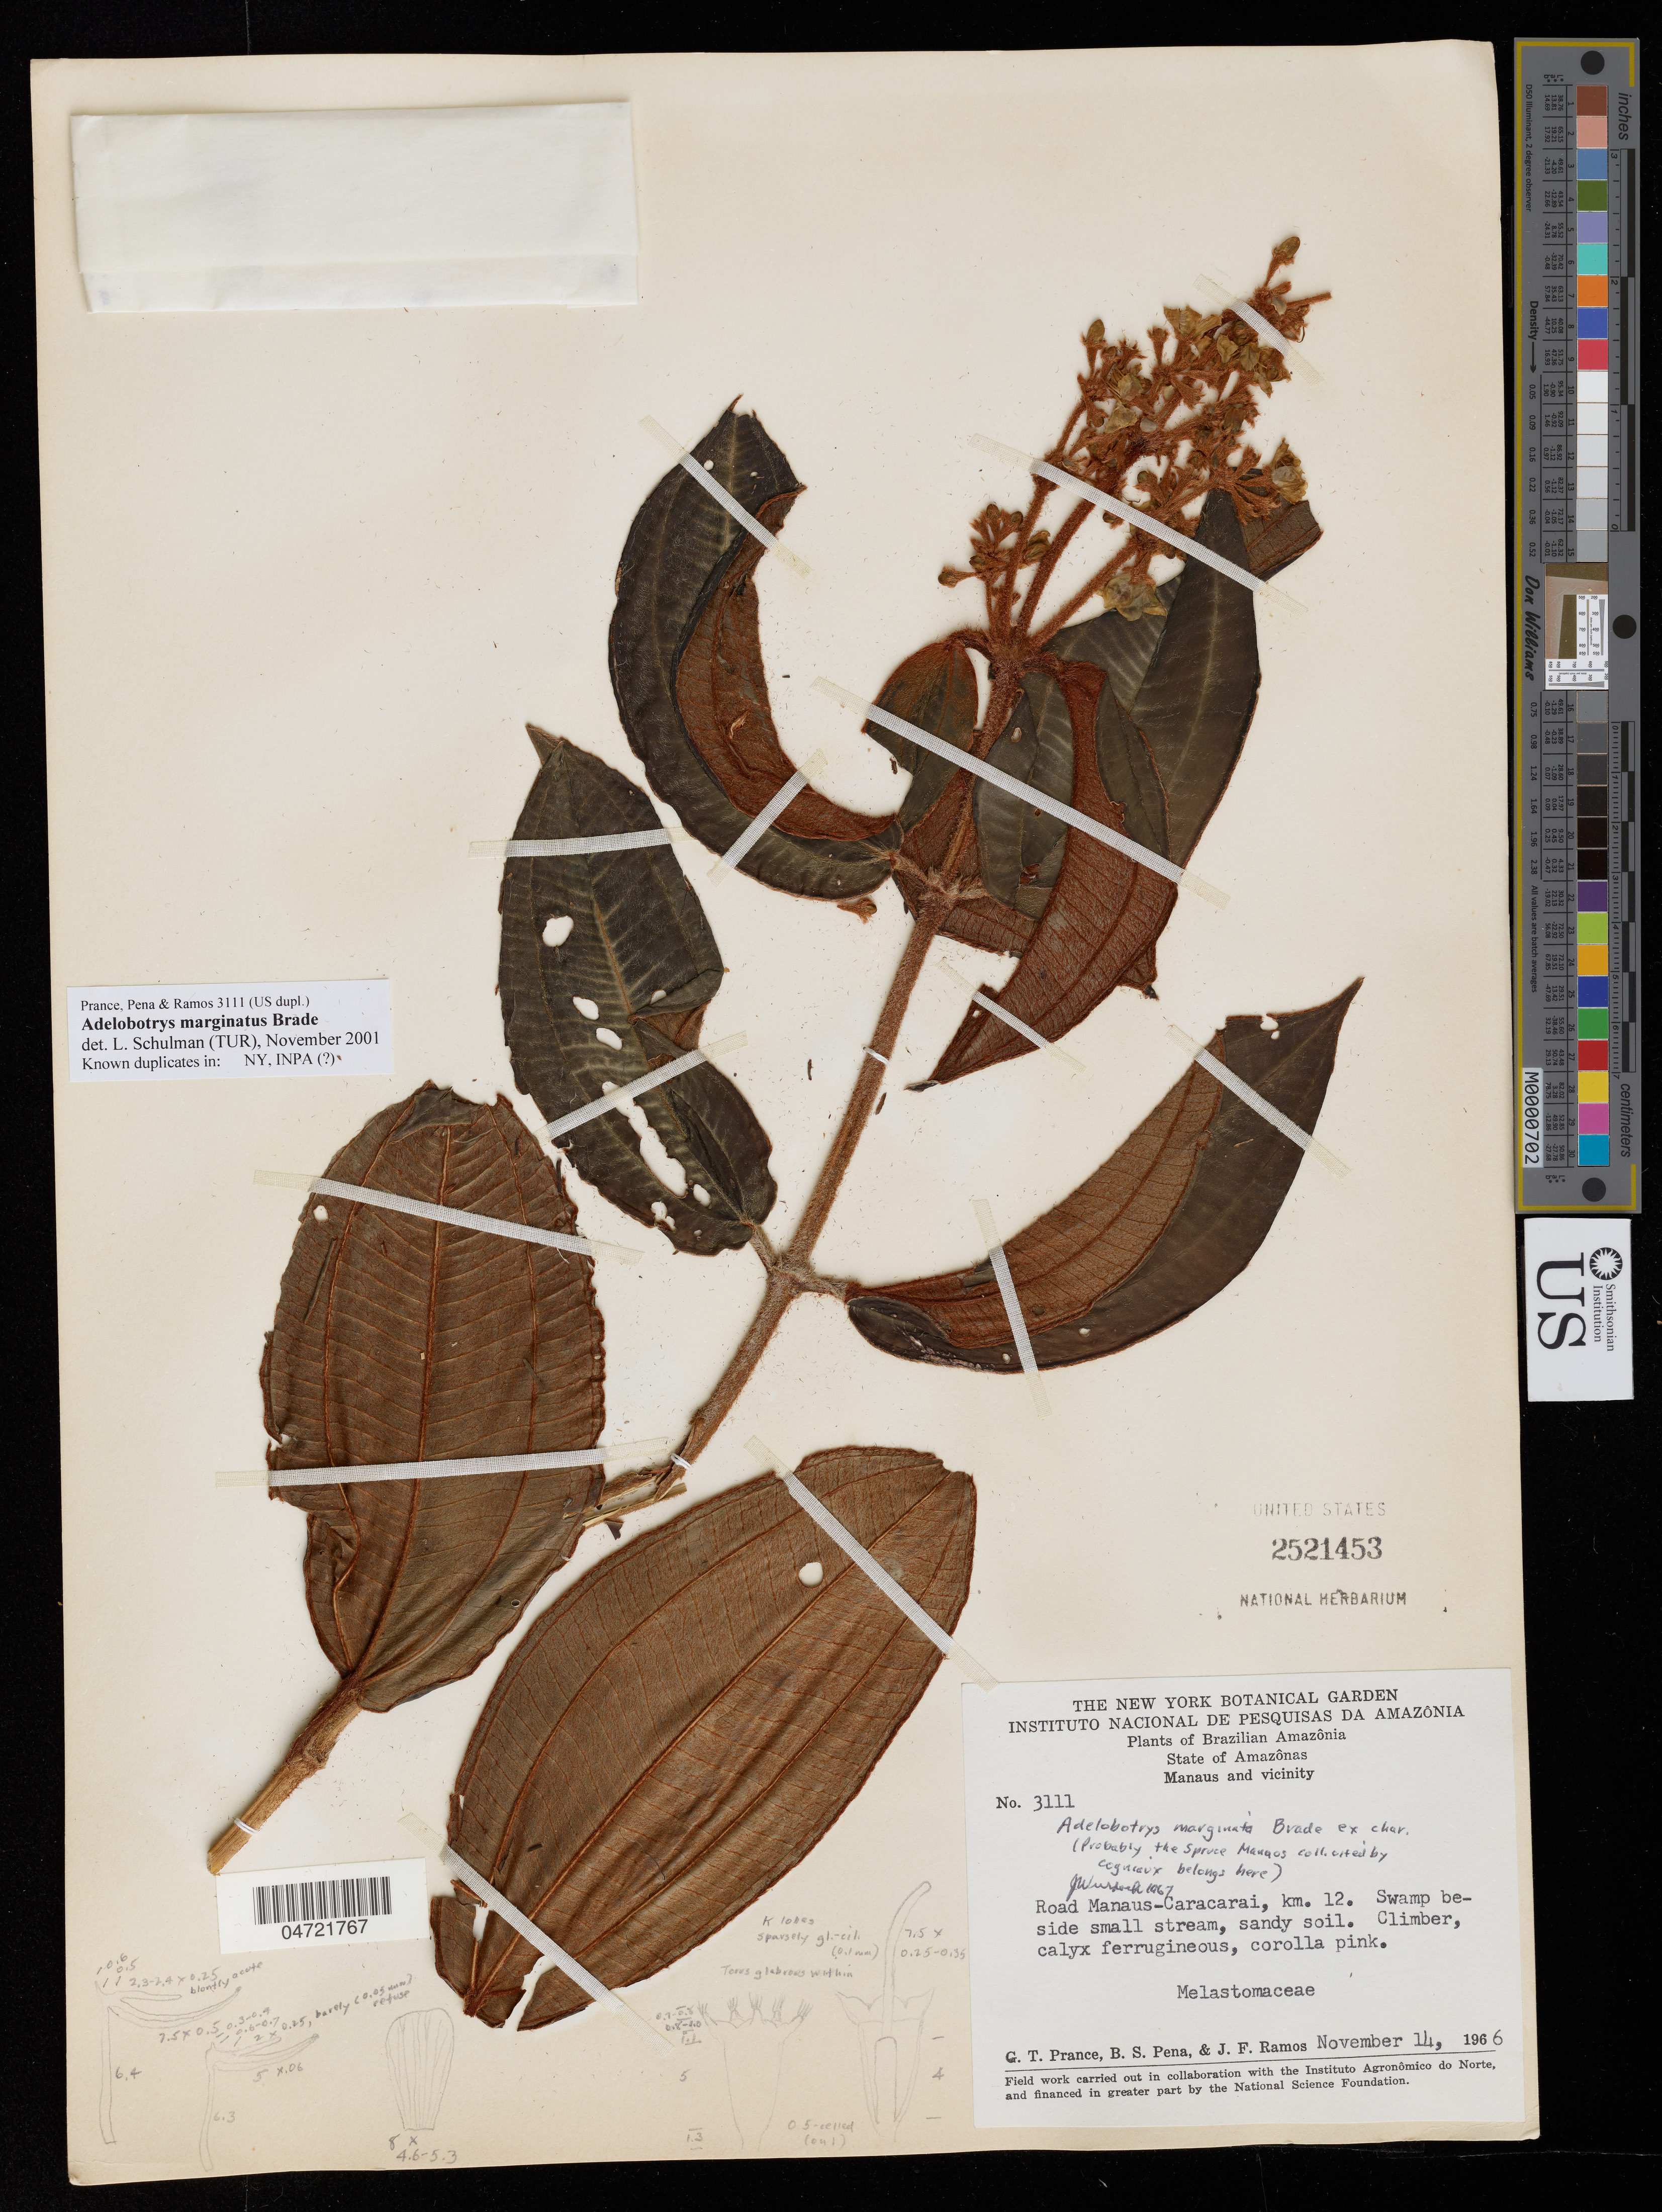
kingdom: Plantae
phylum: Tracheophyta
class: Magnoliopsida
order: Myrtales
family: Melastomataceae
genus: Adelobotrys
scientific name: Adelobotrys marginatus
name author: Brade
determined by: Schulman, Leif, (TUR), University of Turku (FINLAND)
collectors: G. T. Prance, B. S. Pena & J. F. Ramos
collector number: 3111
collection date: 1966-11-14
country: Brazil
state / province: Amazonas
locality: Manaus and vicinity. Road Manaus-Caracarai, km. 12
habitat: Swamp beside small stream.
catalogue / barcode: US 2521453